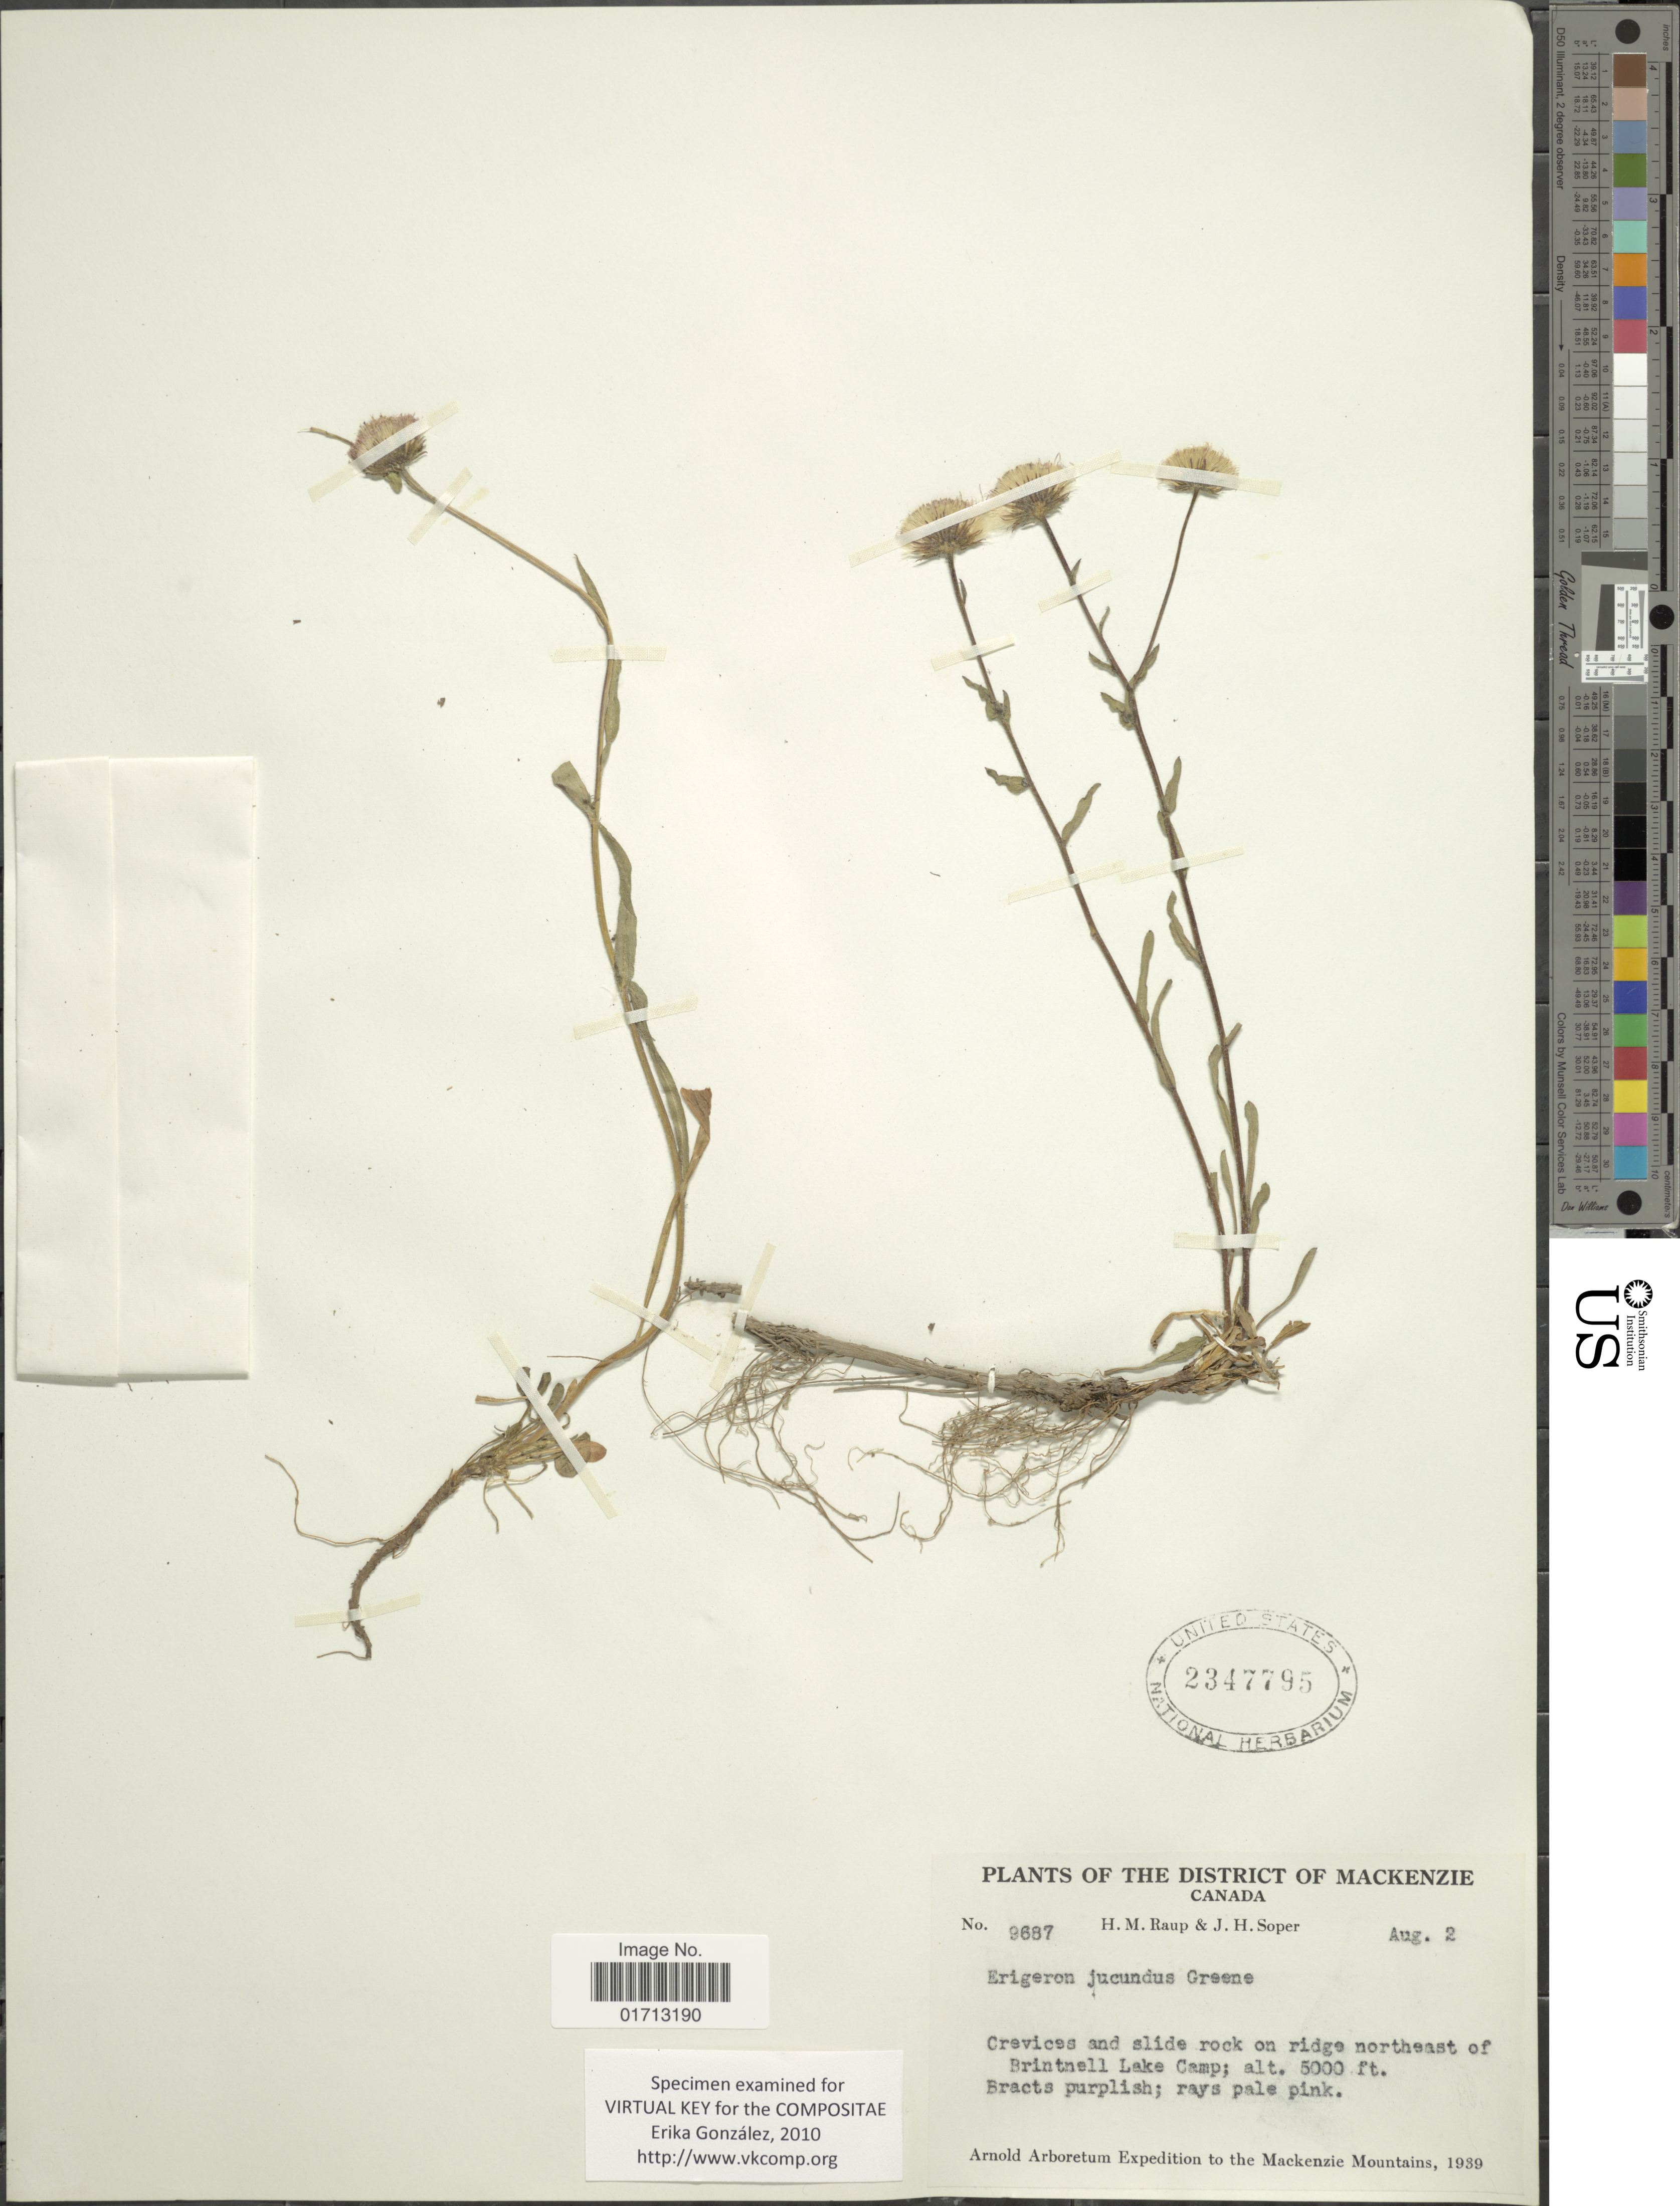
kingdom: Plantae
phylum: Tracheophyta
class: Magnoliopsida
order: Asterales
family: Asteraceae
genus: Erigeron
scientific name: Erigeron jucundus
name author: Greene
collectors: H. Raup & J. H. Soper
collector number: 9687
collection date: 1939-08-02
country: Canada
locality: District of Mackenzie. on ridge northeast of Brintnell Lake Camp. Mackenzie Mountains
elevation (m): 1524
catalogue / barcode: US 2347795